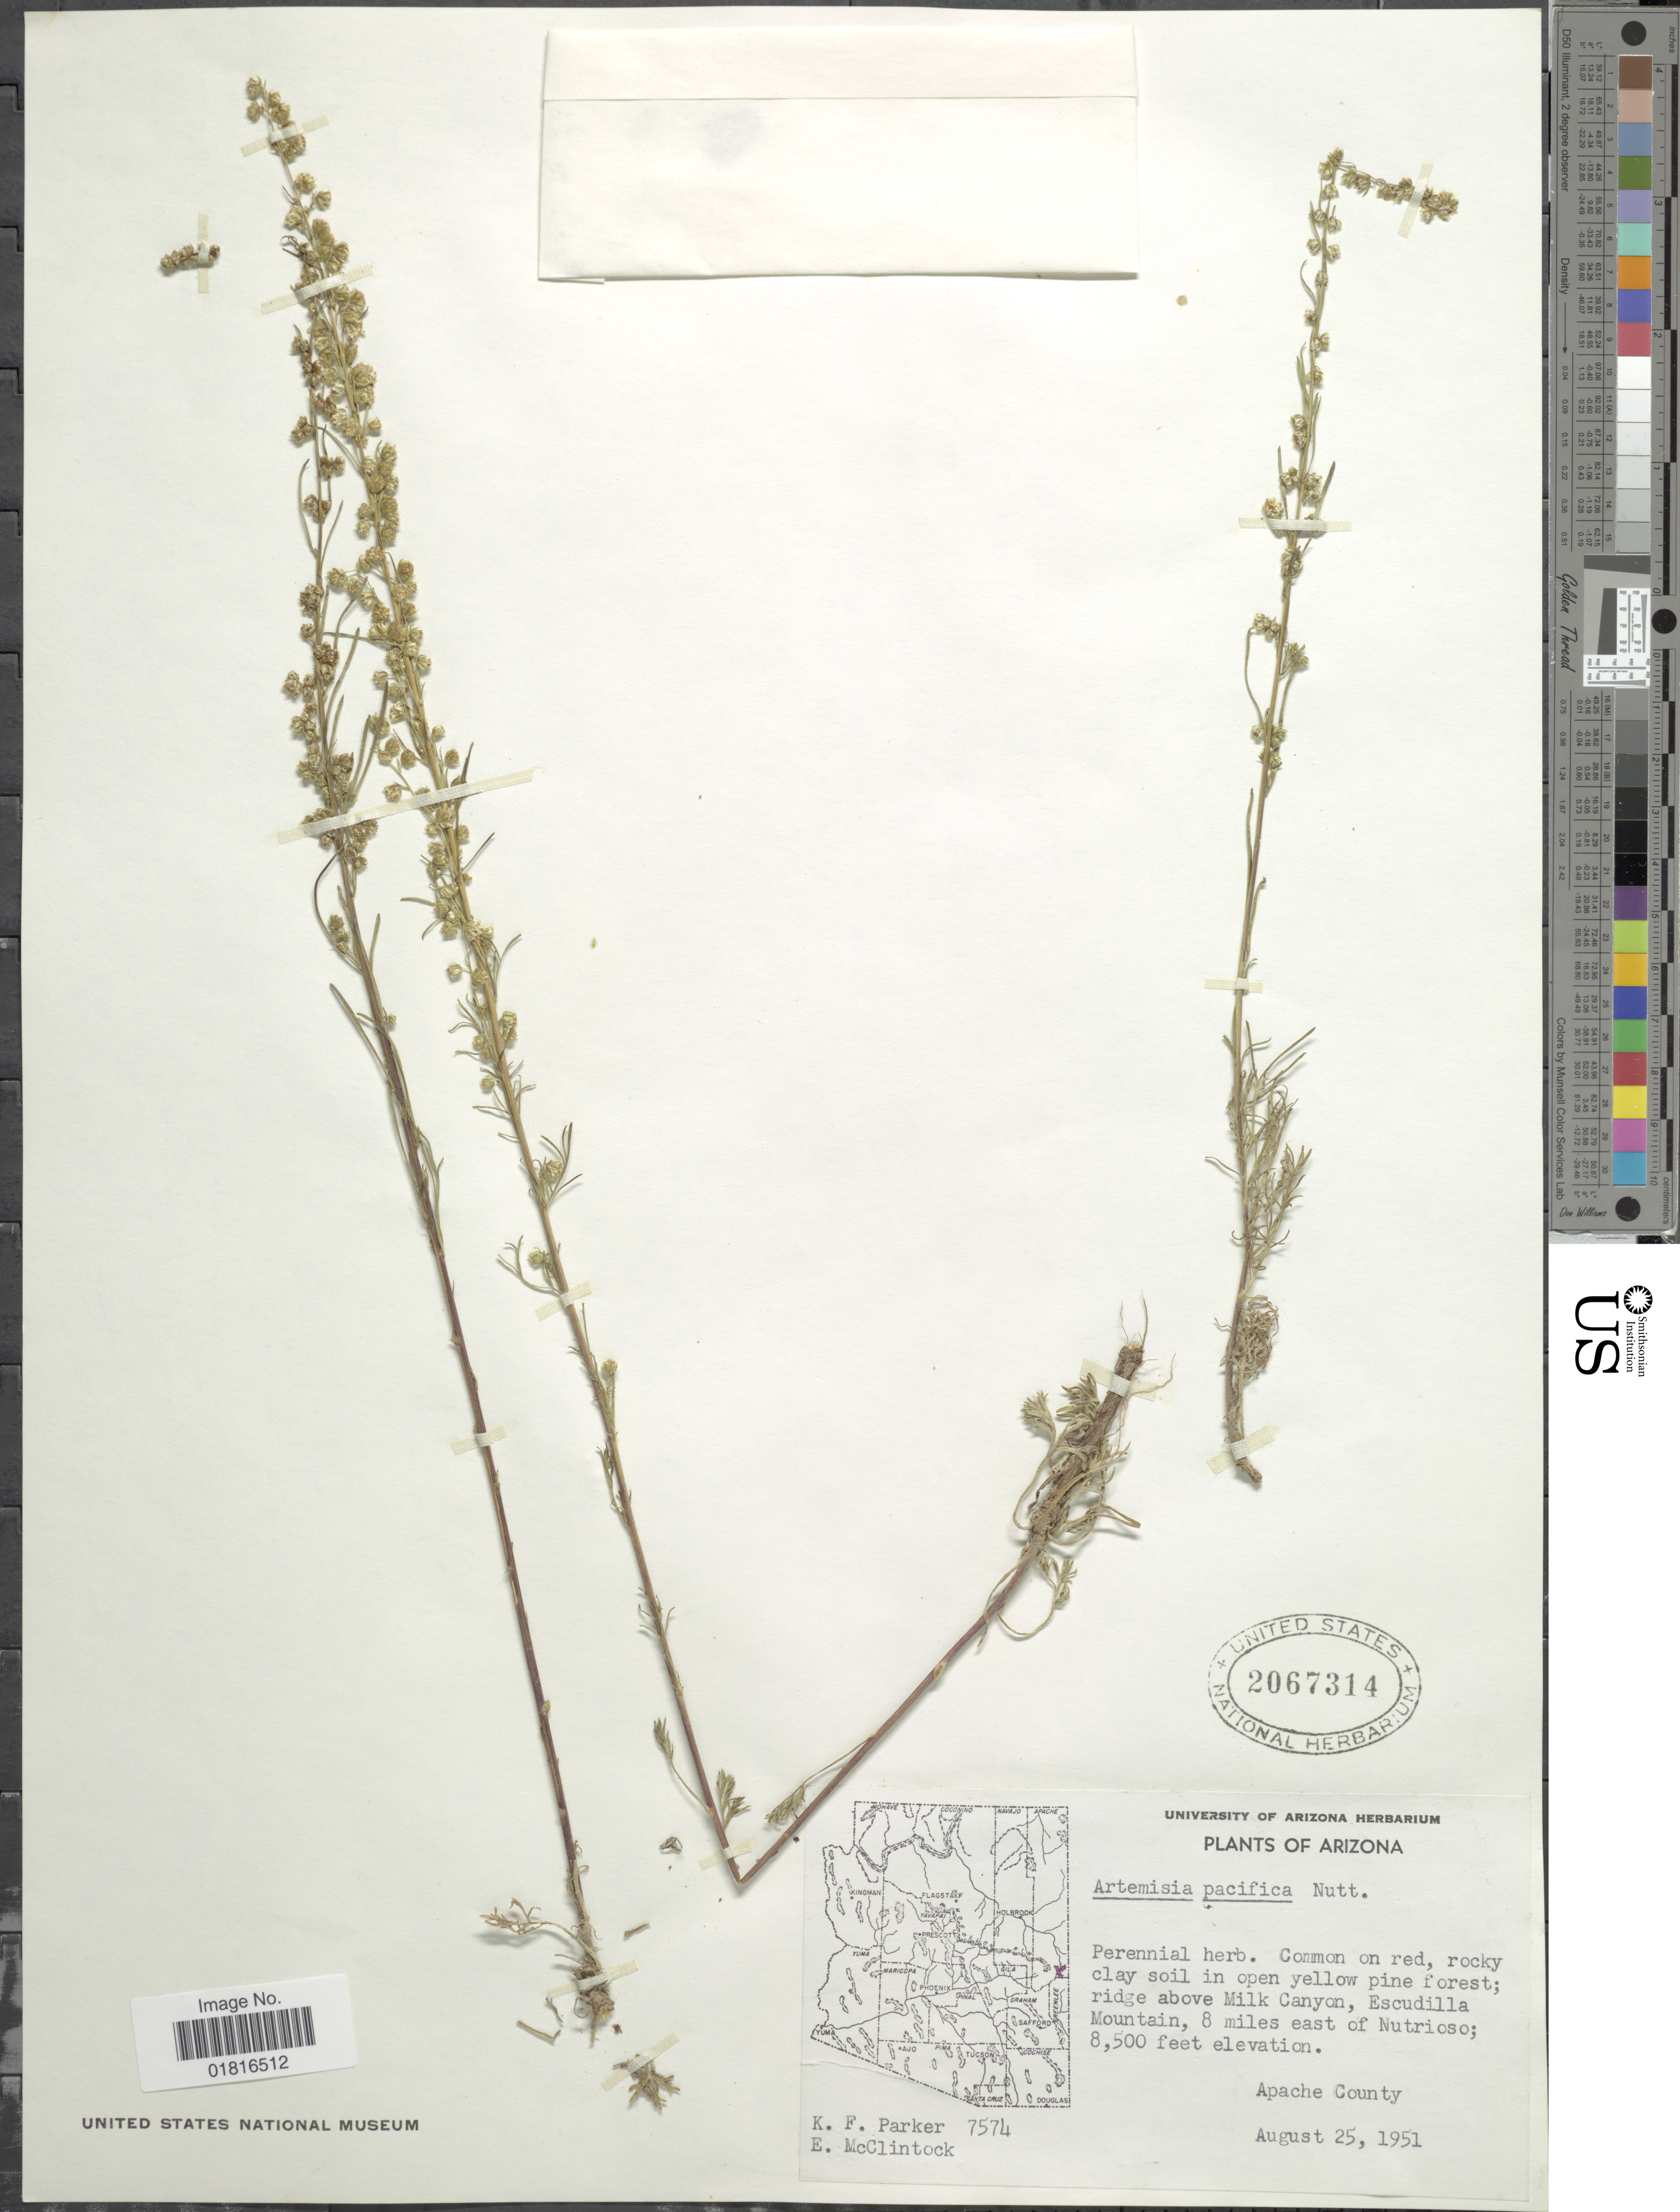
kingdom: Plantae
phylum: Tracheophyta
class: Magnoliopsida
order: Asterales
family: Asteraceae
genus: Artemisia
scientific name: Artemisia pacifica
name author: Nutt.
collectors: K. F. Parker & E. McClintock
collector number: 7574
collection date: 1951-08-25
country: United States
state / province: Arizona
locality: Common on red, rocky clay soil in open yellow pine forest; ridge above Milk Canyon, Escudilla Mountains, 8 miles east of Nutrioso, Apache County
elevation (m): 2591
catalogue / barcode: US 2067314